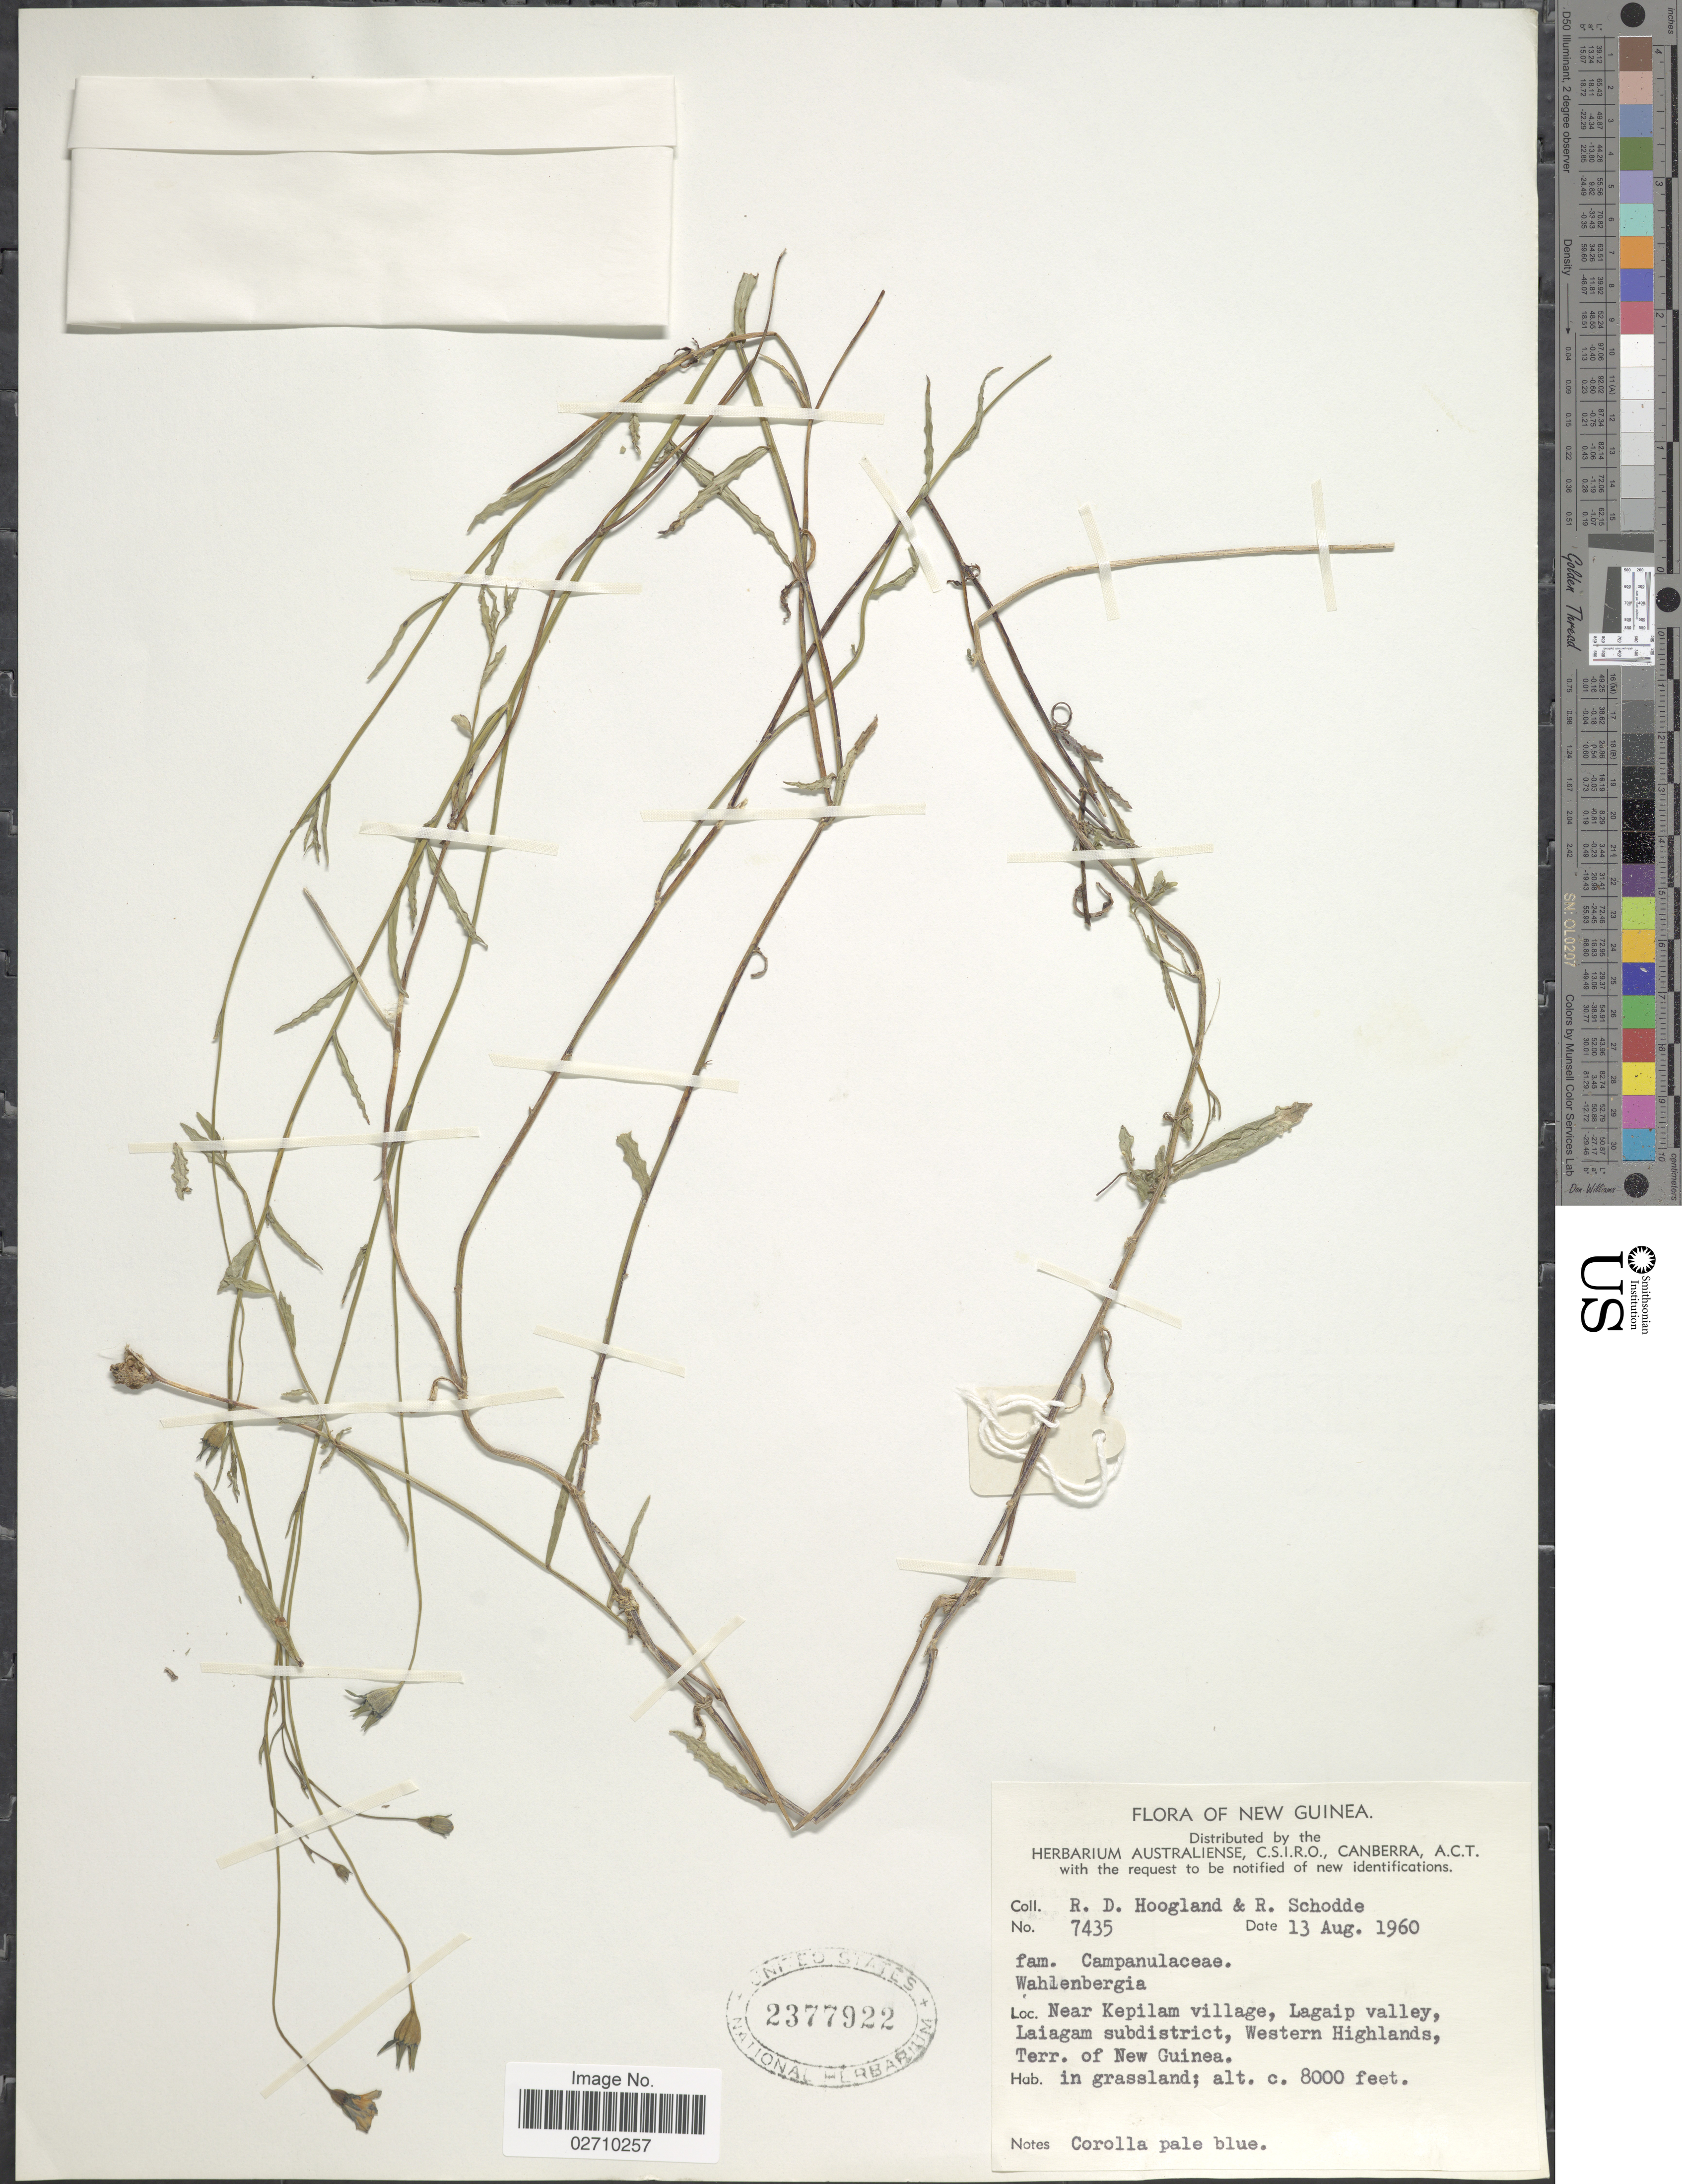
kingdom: Plantae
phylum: Tracheophyta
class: Magnoliopsida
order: Asterales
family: Campanulaceae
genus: Wahlenbergia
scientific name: Wahlenbergia sp.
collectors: R. D. Hoogland & R. Schodde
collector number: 7435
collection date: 1960-08-13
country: Papua New Guinea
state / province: Western Highlands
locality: New Guinea. Near Kepilam village, Lagaip valley, Laiagam subdistrict, Terr. of New Guinea.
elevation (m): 2438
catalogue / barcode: US 2377922